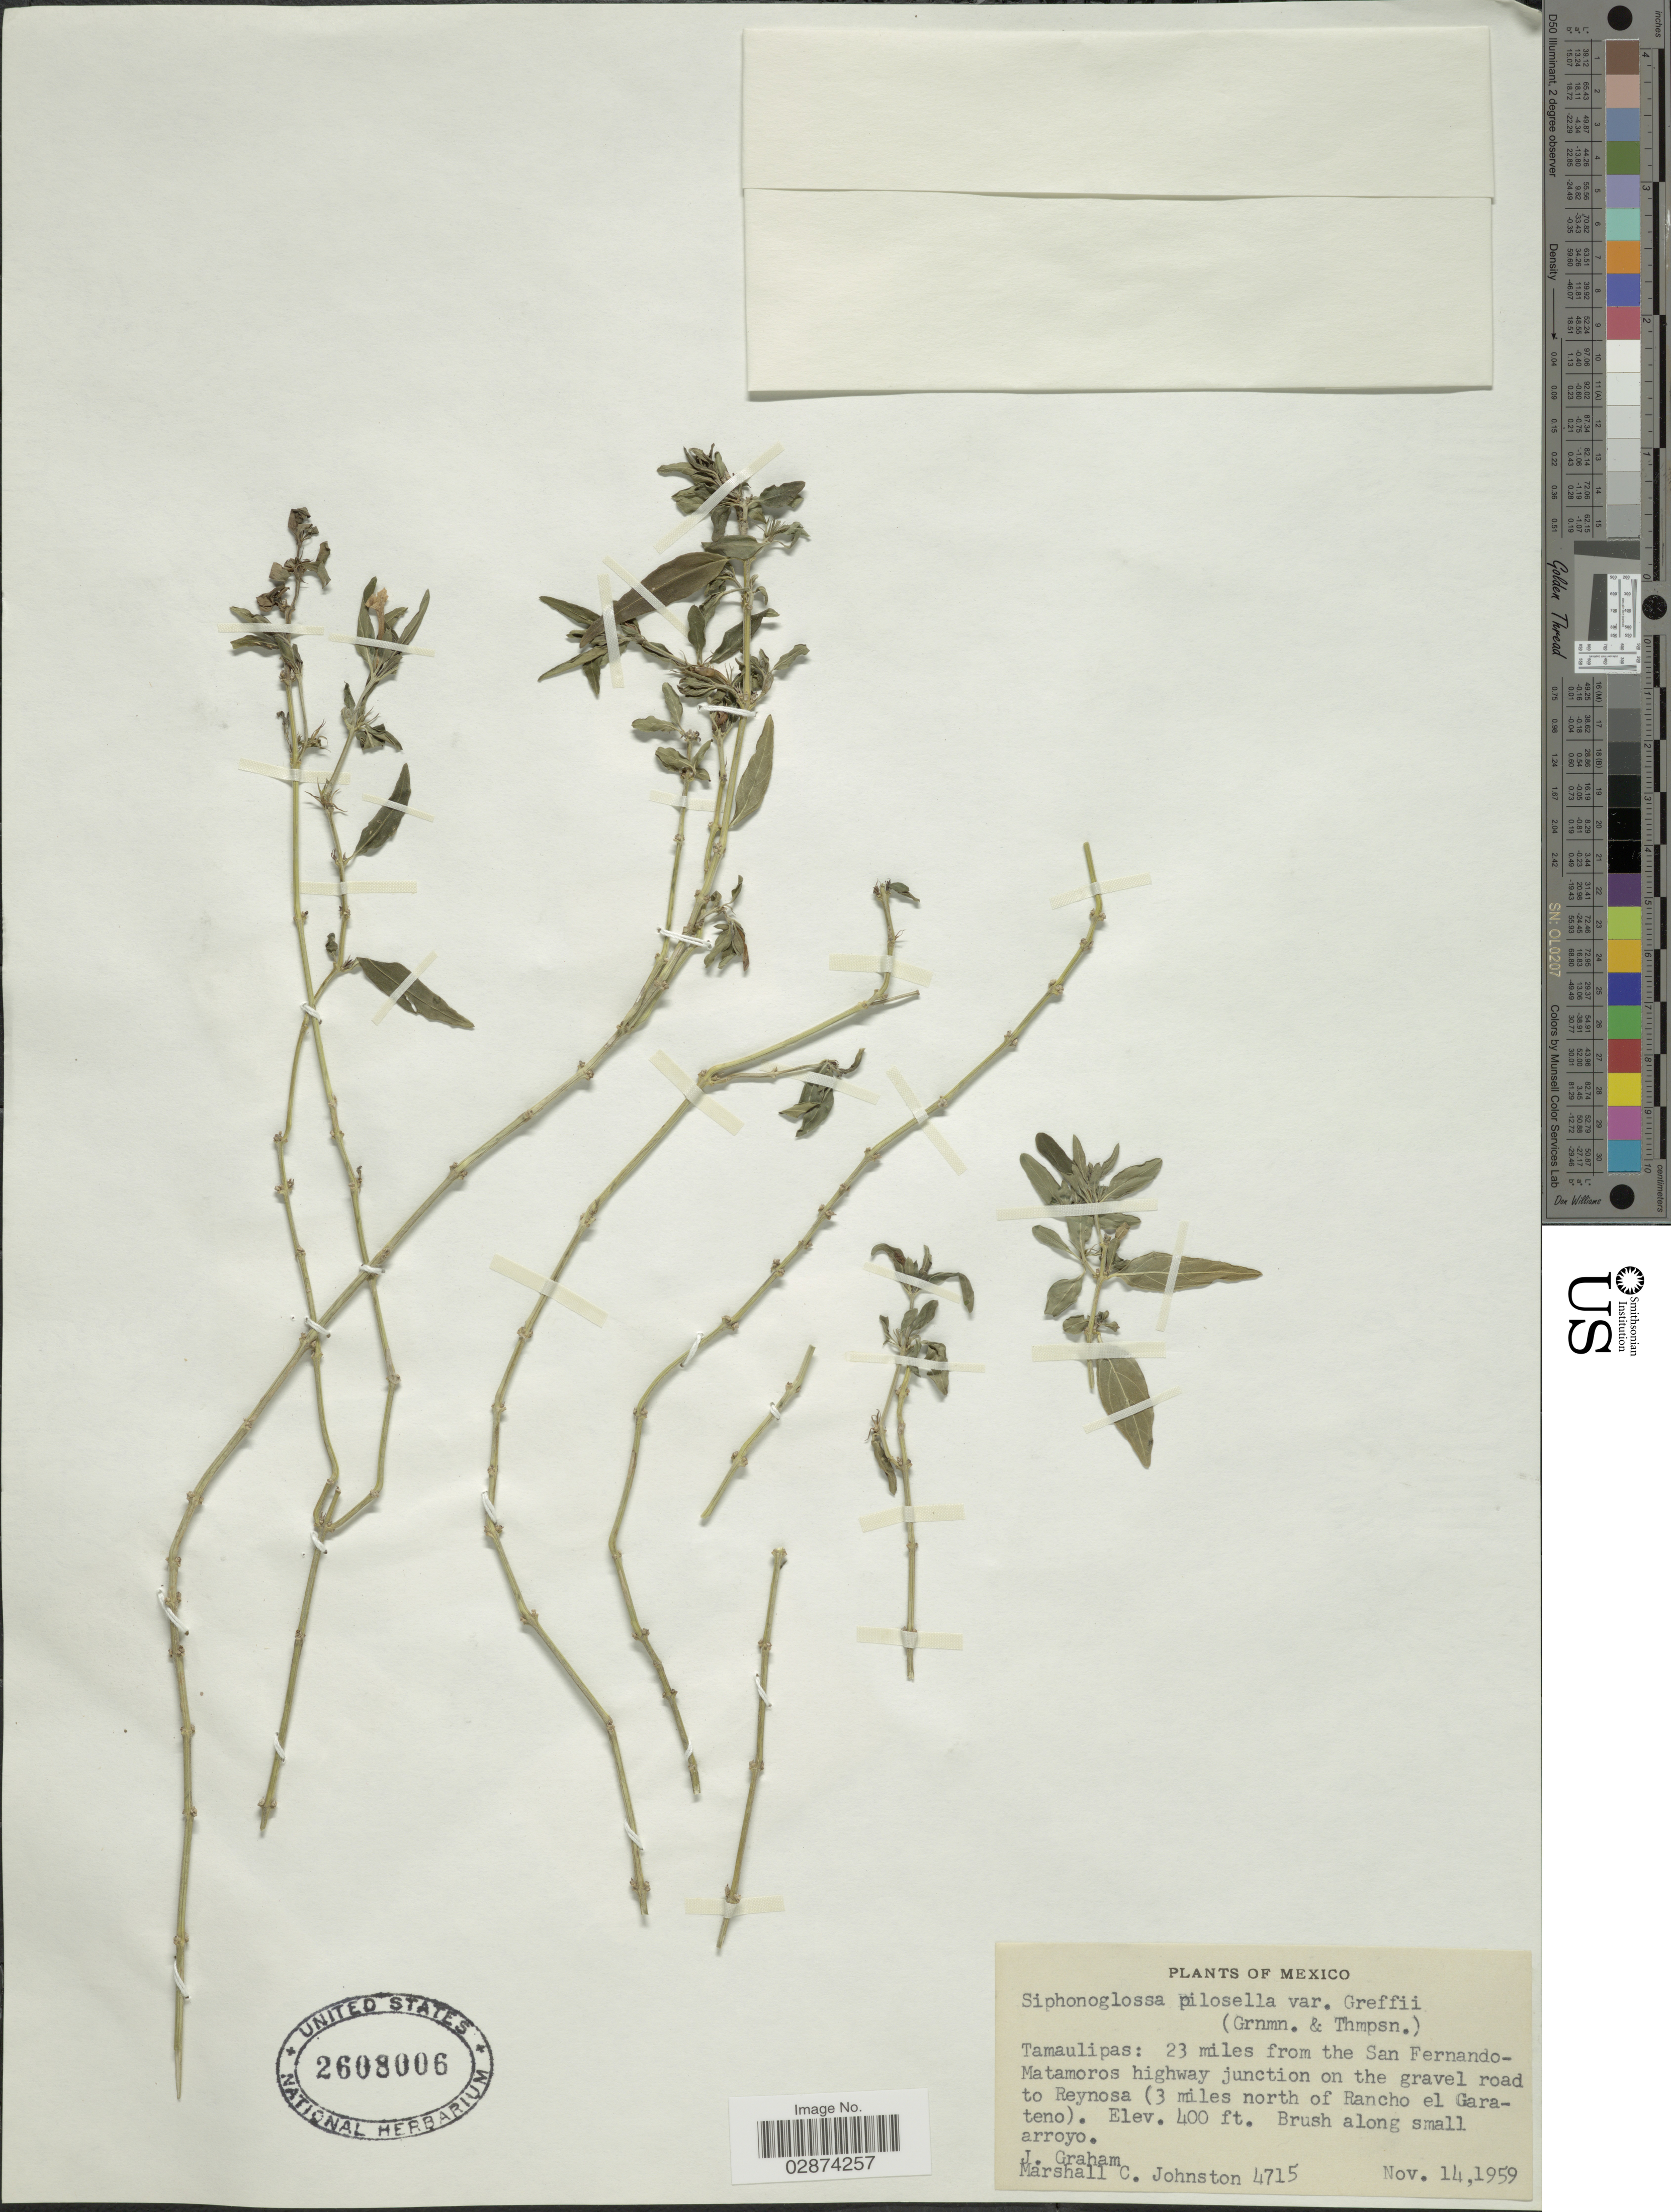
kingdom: Plantae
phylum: Tracheophyta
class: Magnoliopsida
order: Lamiales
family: Acanthaceae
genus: Justicia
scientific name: Justicia pilosella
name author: (Nees) Hilsenb.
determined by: Fisher, Amanda, (LOB), California State University, Long Beach (UNITED STATES)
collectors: J. Graham & M. Johnston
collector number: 4715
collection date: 1959-11-14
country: Mexico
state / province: Tamaulipas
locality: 23 miles from the San Fernando-Matamoros highway junction on the gravel road to Reynosa (3 miles north of Rancho el Garateno).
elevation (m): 122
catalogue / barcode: US 2608006